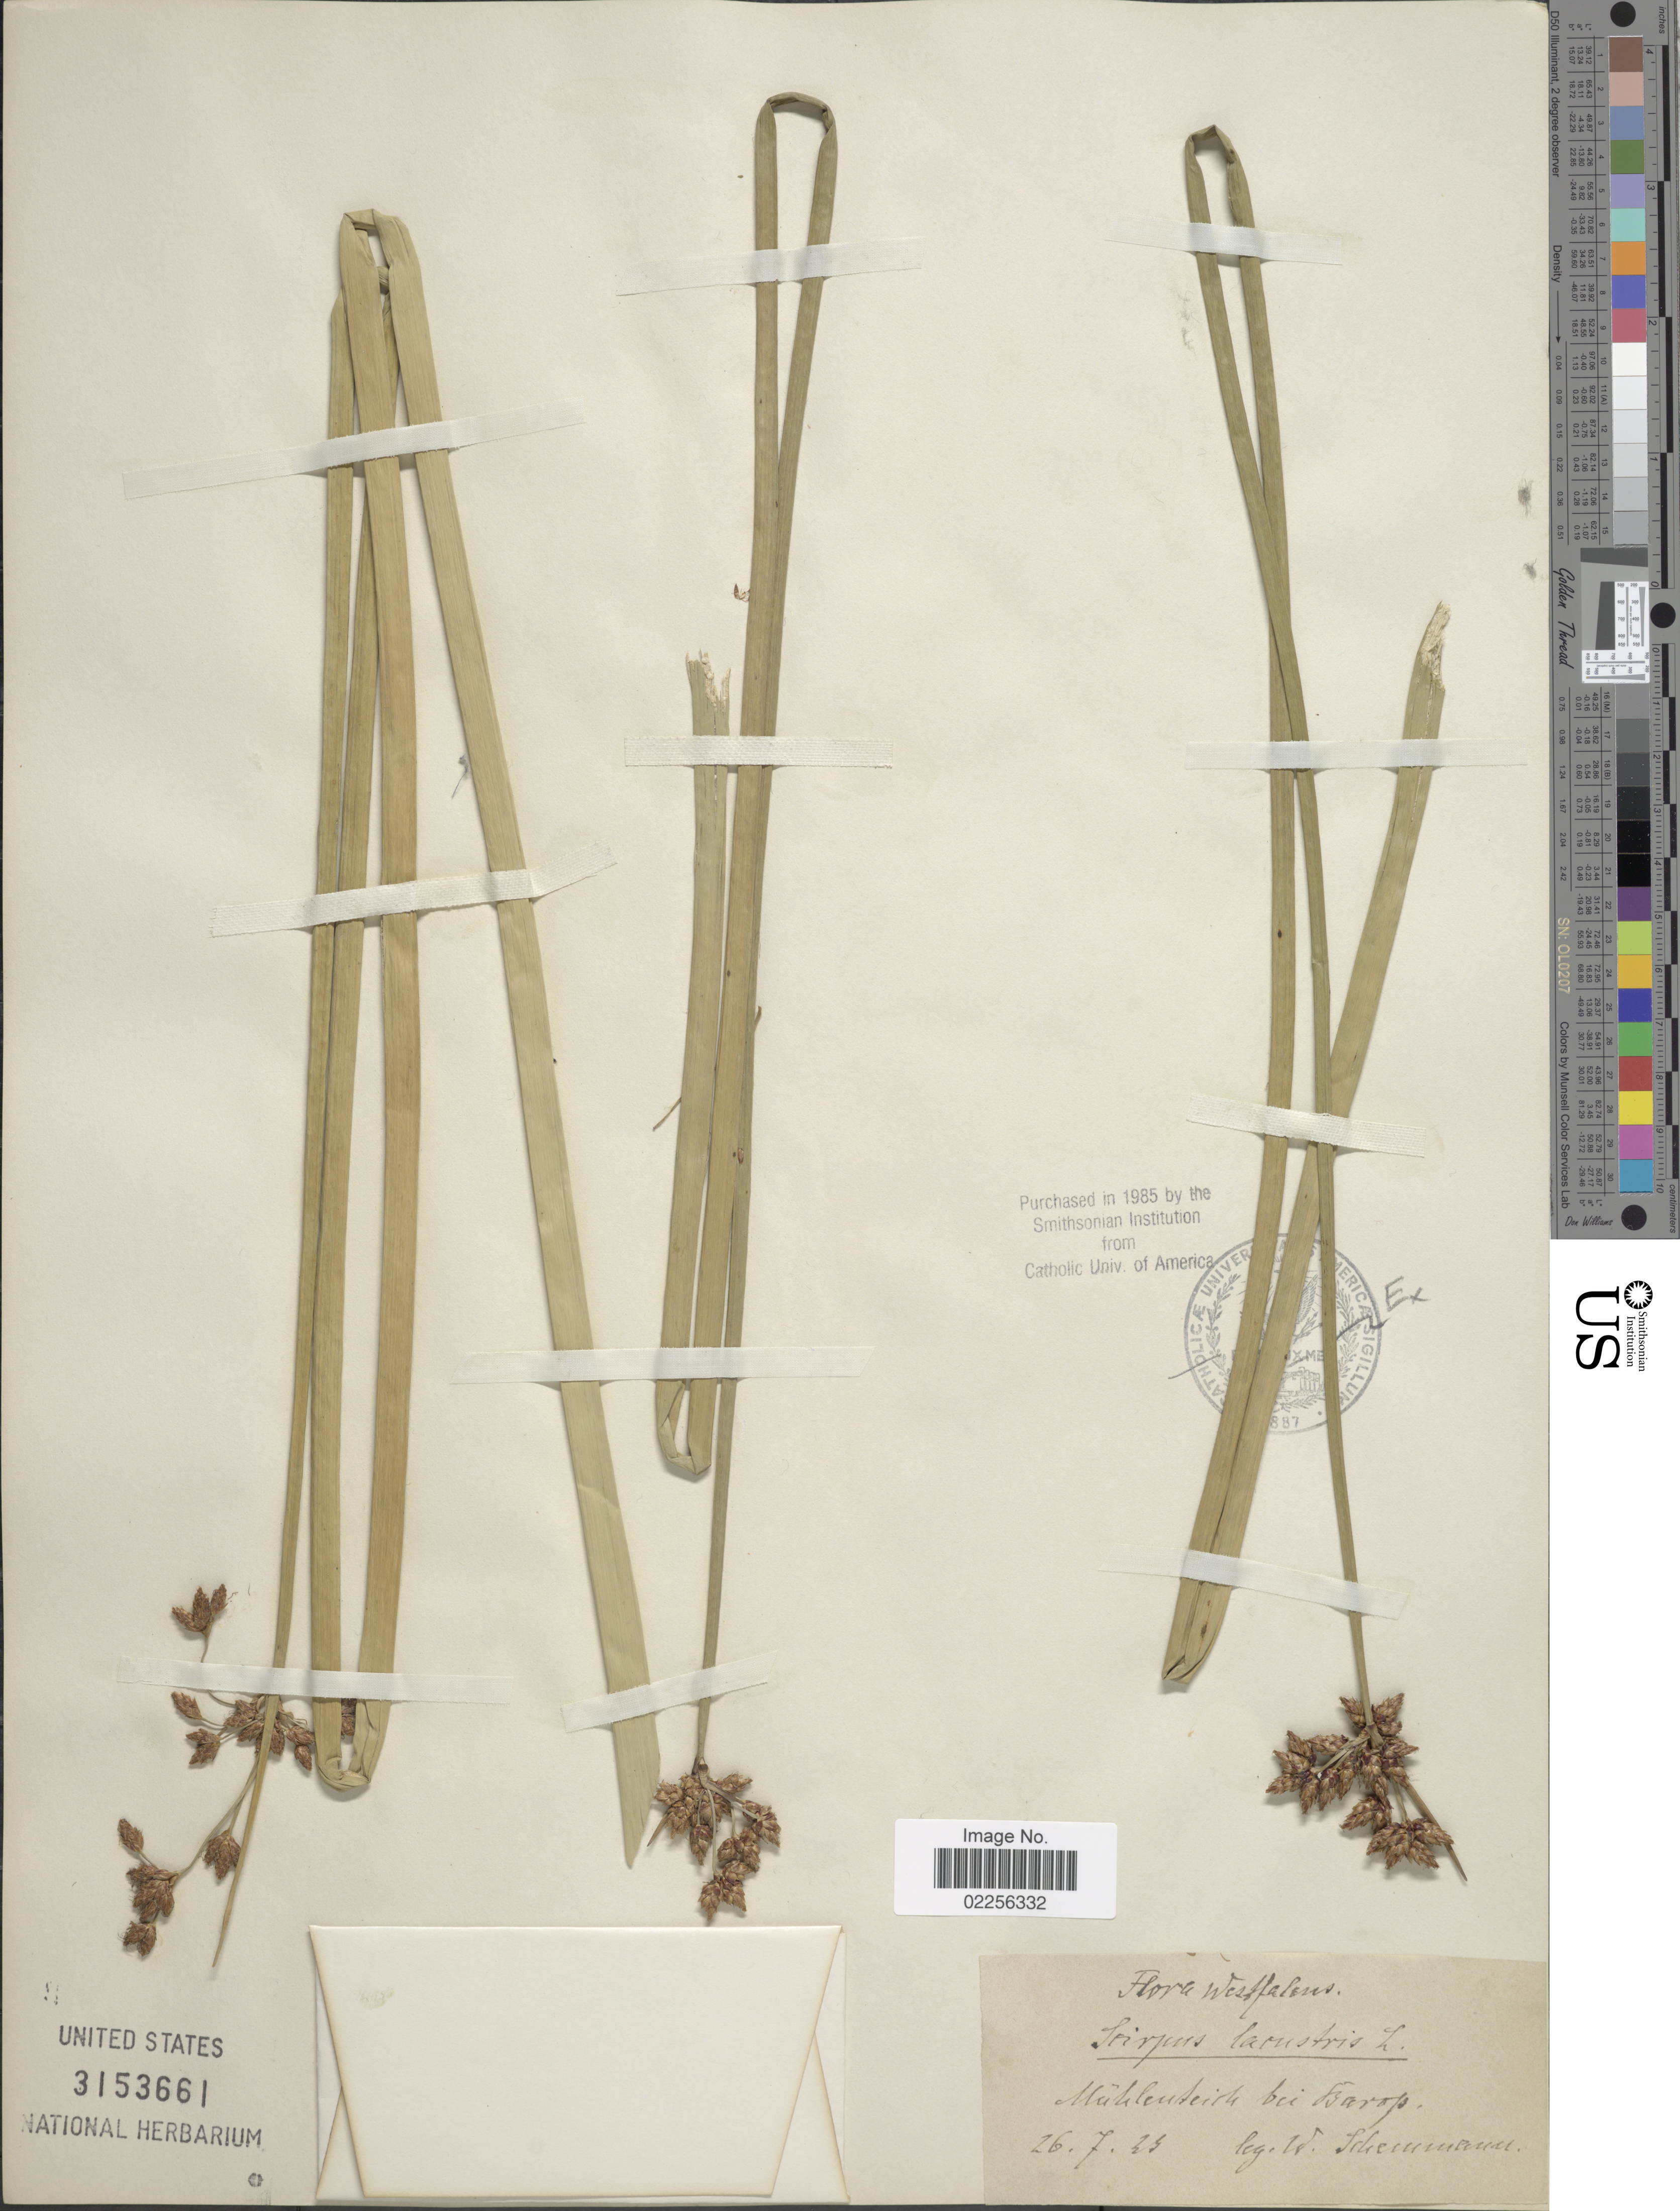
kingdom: Plantae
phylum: Tracheophyta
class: Liliopsida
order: Poales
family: Cyperaceae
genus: Schoenoplectus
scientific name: Schoenoplectus lacustris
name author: (L.) Palla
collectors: W. Schemmann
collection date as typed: Transcribed d/m/y: 26/7/35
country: Germany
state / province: Nordrhein-Westfalen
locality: Westfalens, Mühlenseirn bei Barop [interpreted]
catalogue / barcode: US 3153661